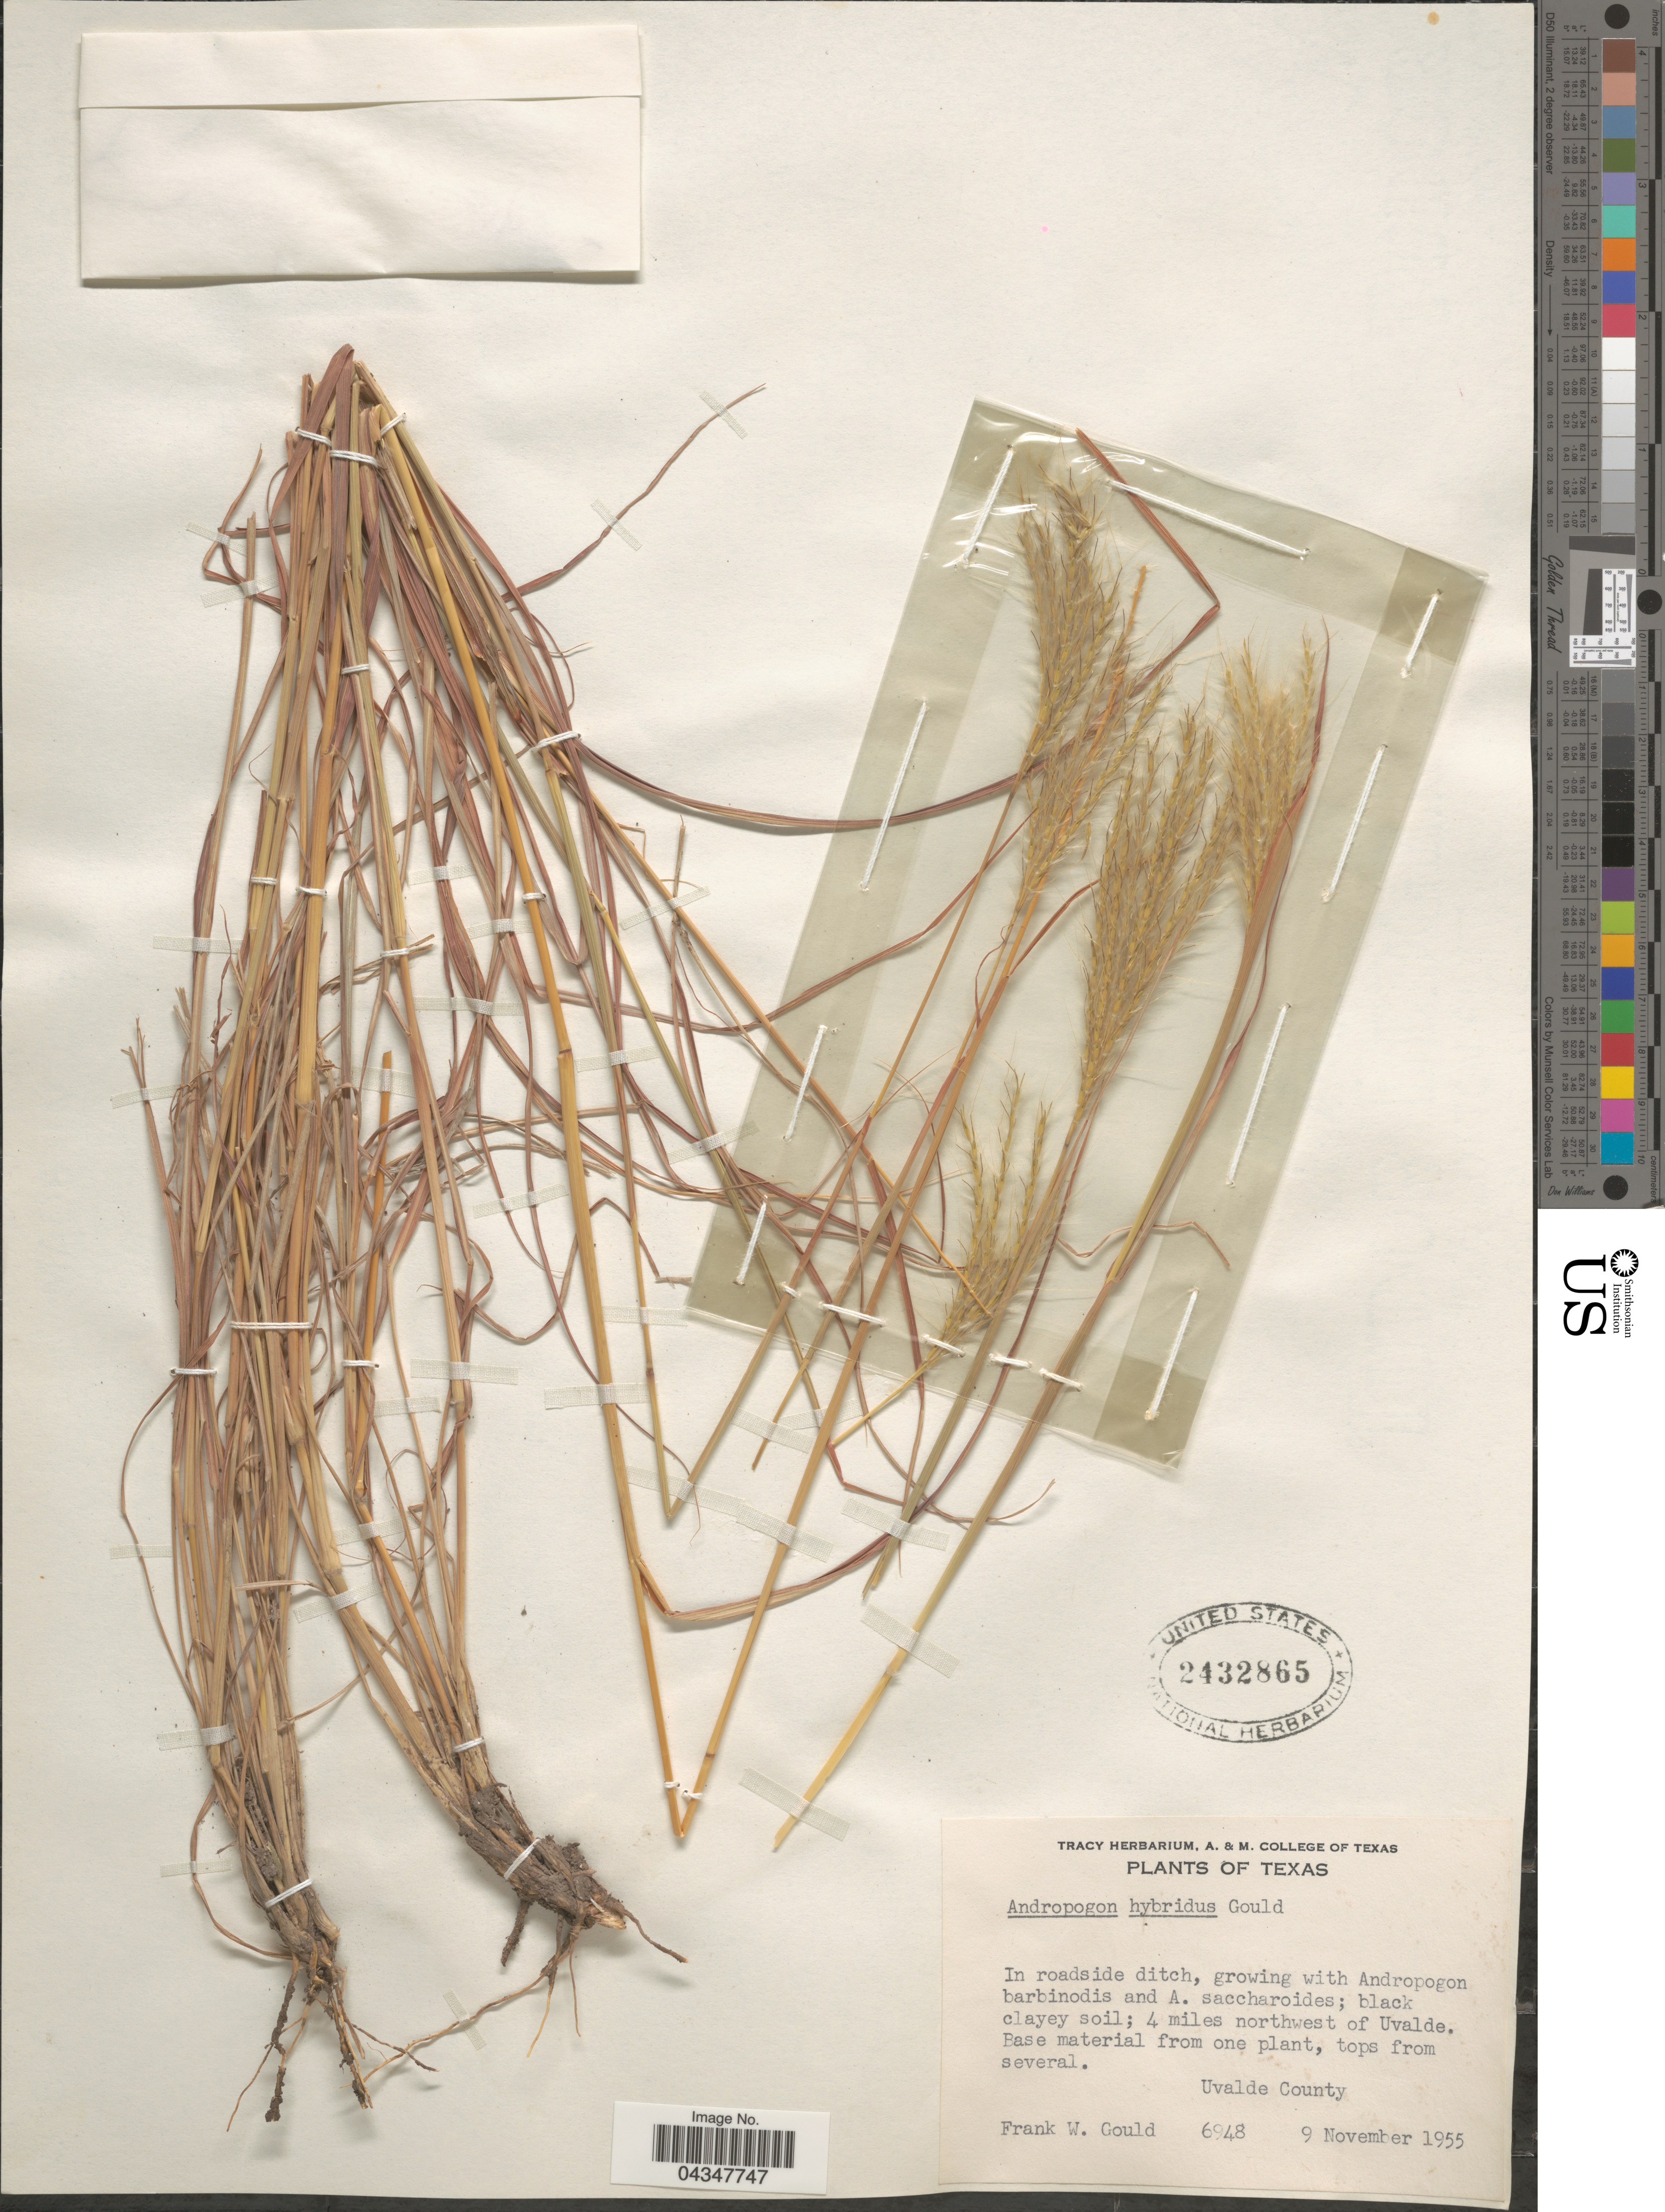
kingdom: Plantae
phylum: Tracheophyta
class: Liliopsida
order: Poales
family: Poaceae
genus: Bothriochloa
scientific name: Bothriochloa hybrida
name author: (Gould) Gould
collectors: F. W. Gould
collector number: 6948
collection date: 1955-11-09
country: United States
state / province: Texas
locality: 4 miles northwest of Uvalde. Uvalde County.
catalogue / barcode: US 2432865